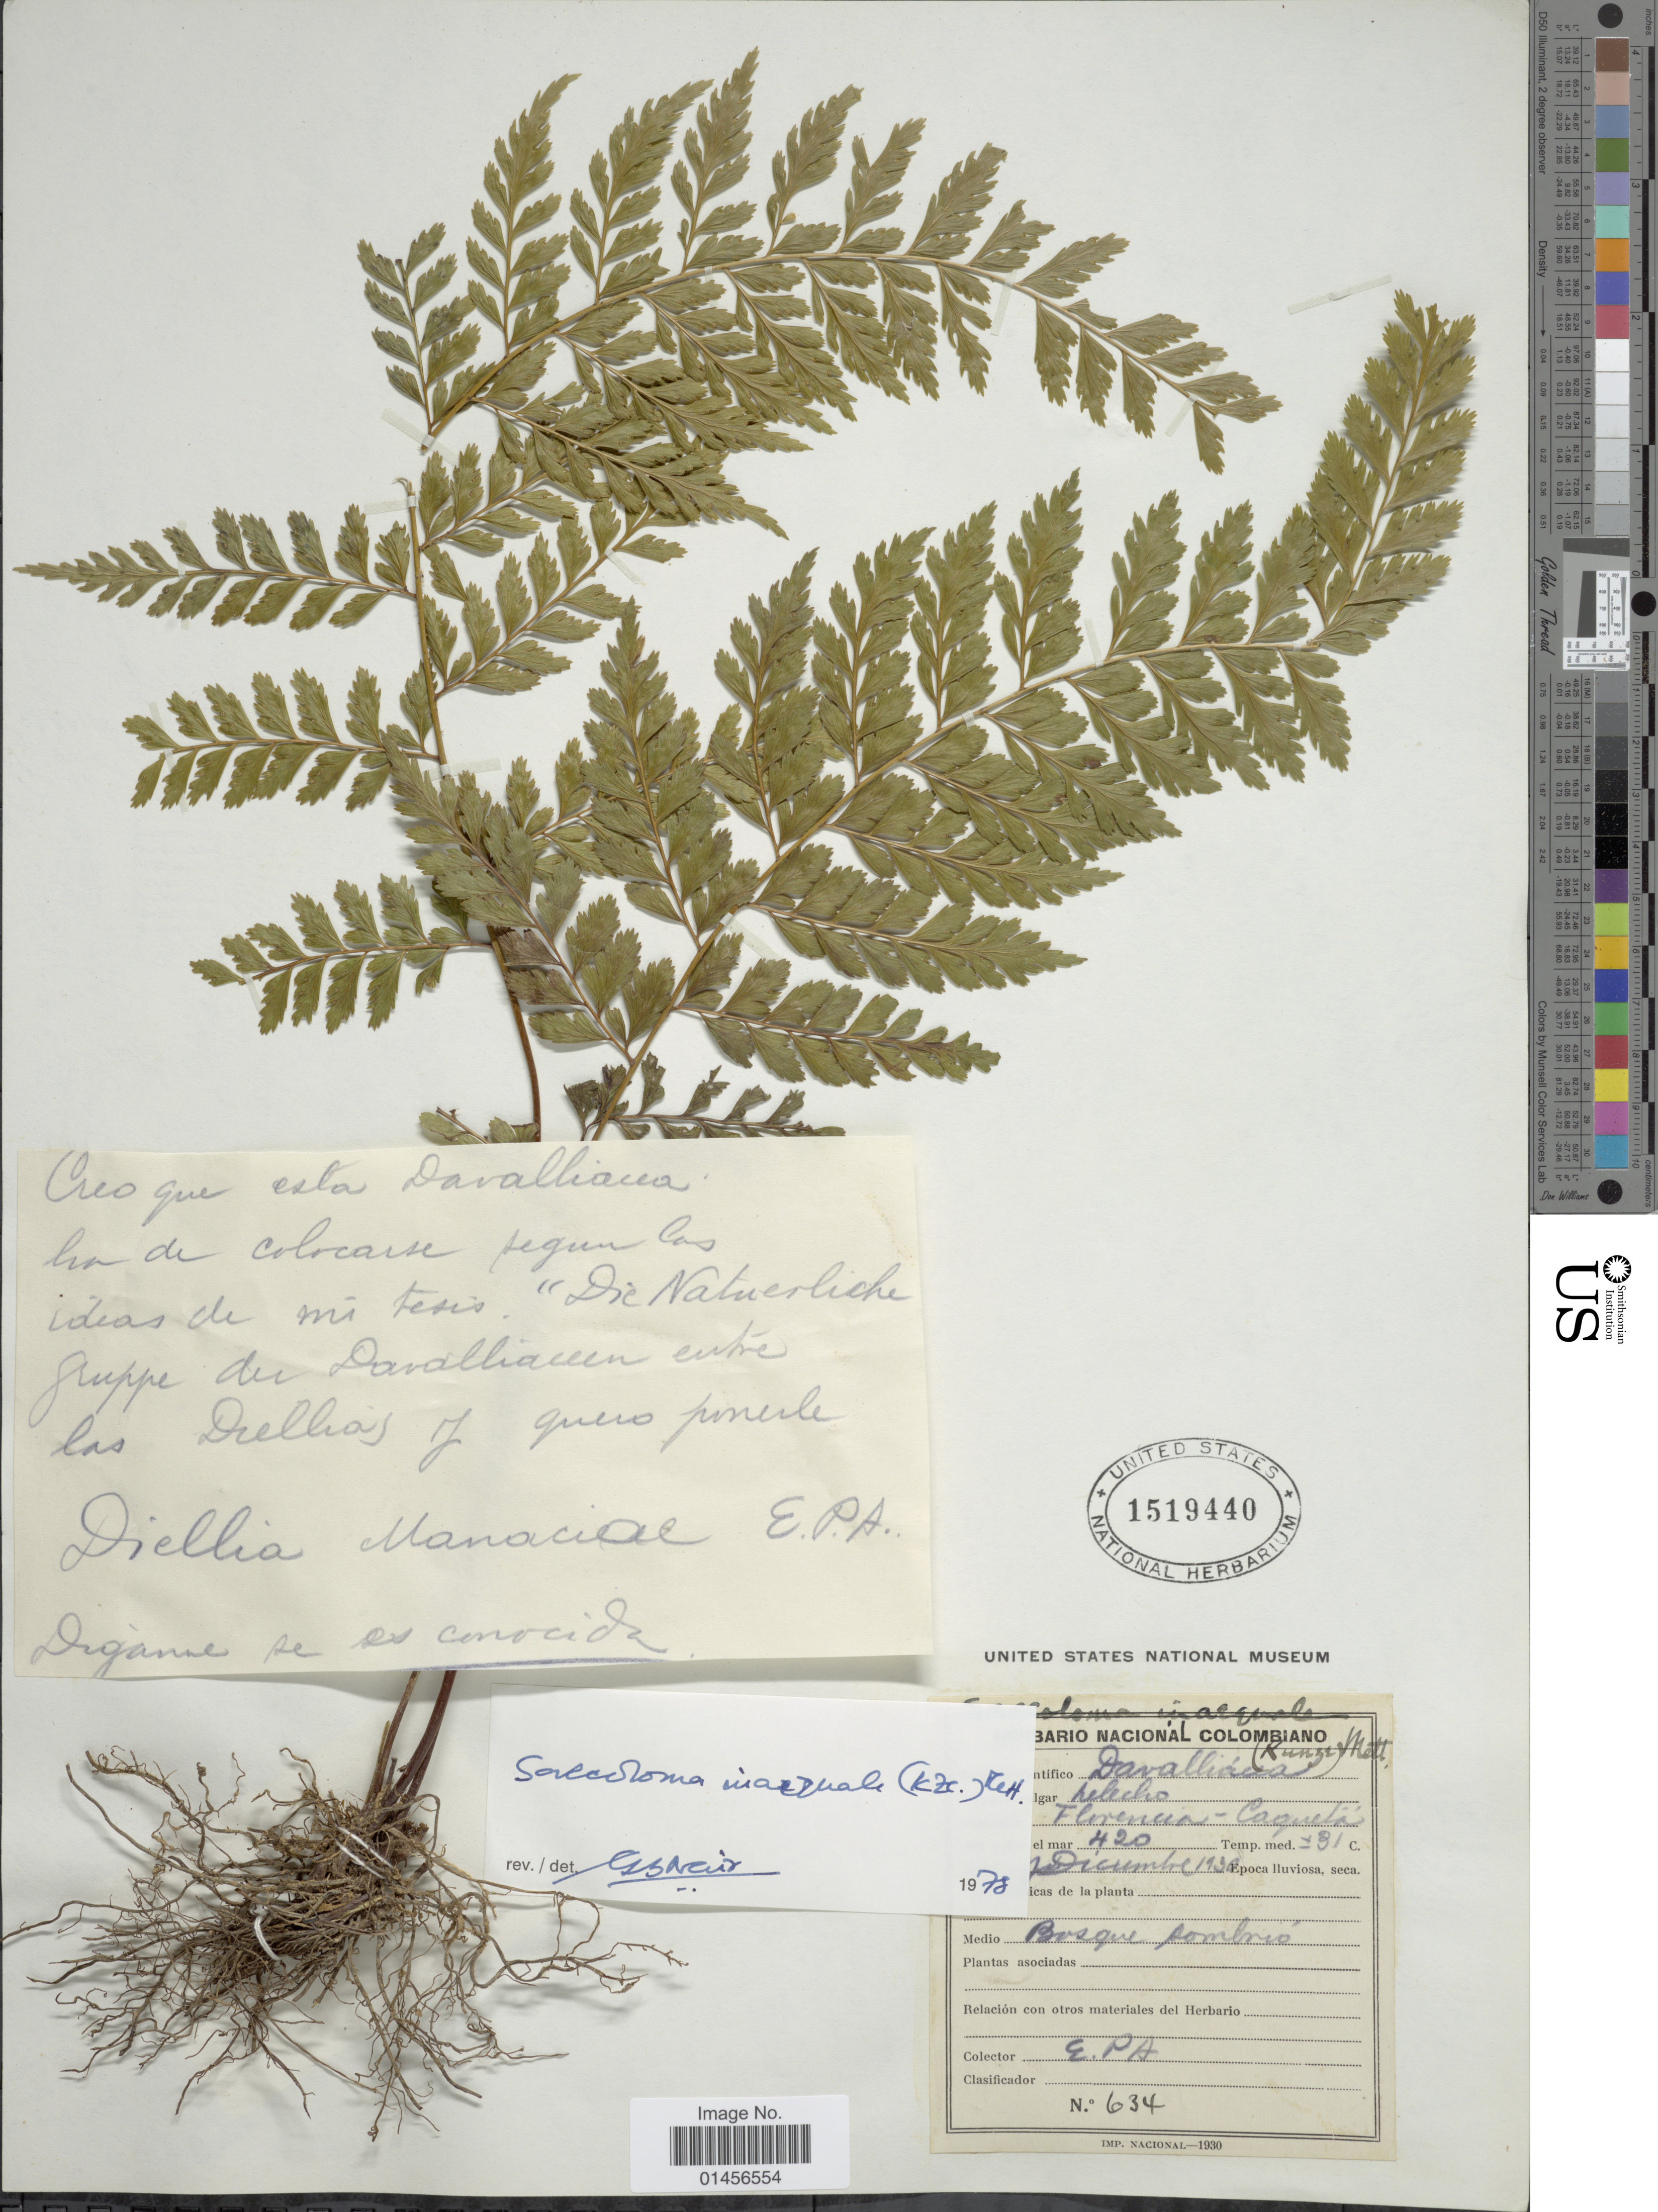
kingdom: Plantae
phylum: Tracheophyta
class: Polypodiopsida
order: Polypodiales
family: Saccolomataceae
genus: Saccoloma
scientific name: Saccoloma inaequale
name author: (Kunze) Mett.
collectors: E. Pérez Arbeláez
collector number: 634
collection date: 1930-12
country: Colombia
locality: Florencia - Coqueta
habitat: Bosque sombrio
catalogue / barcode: US 1519440